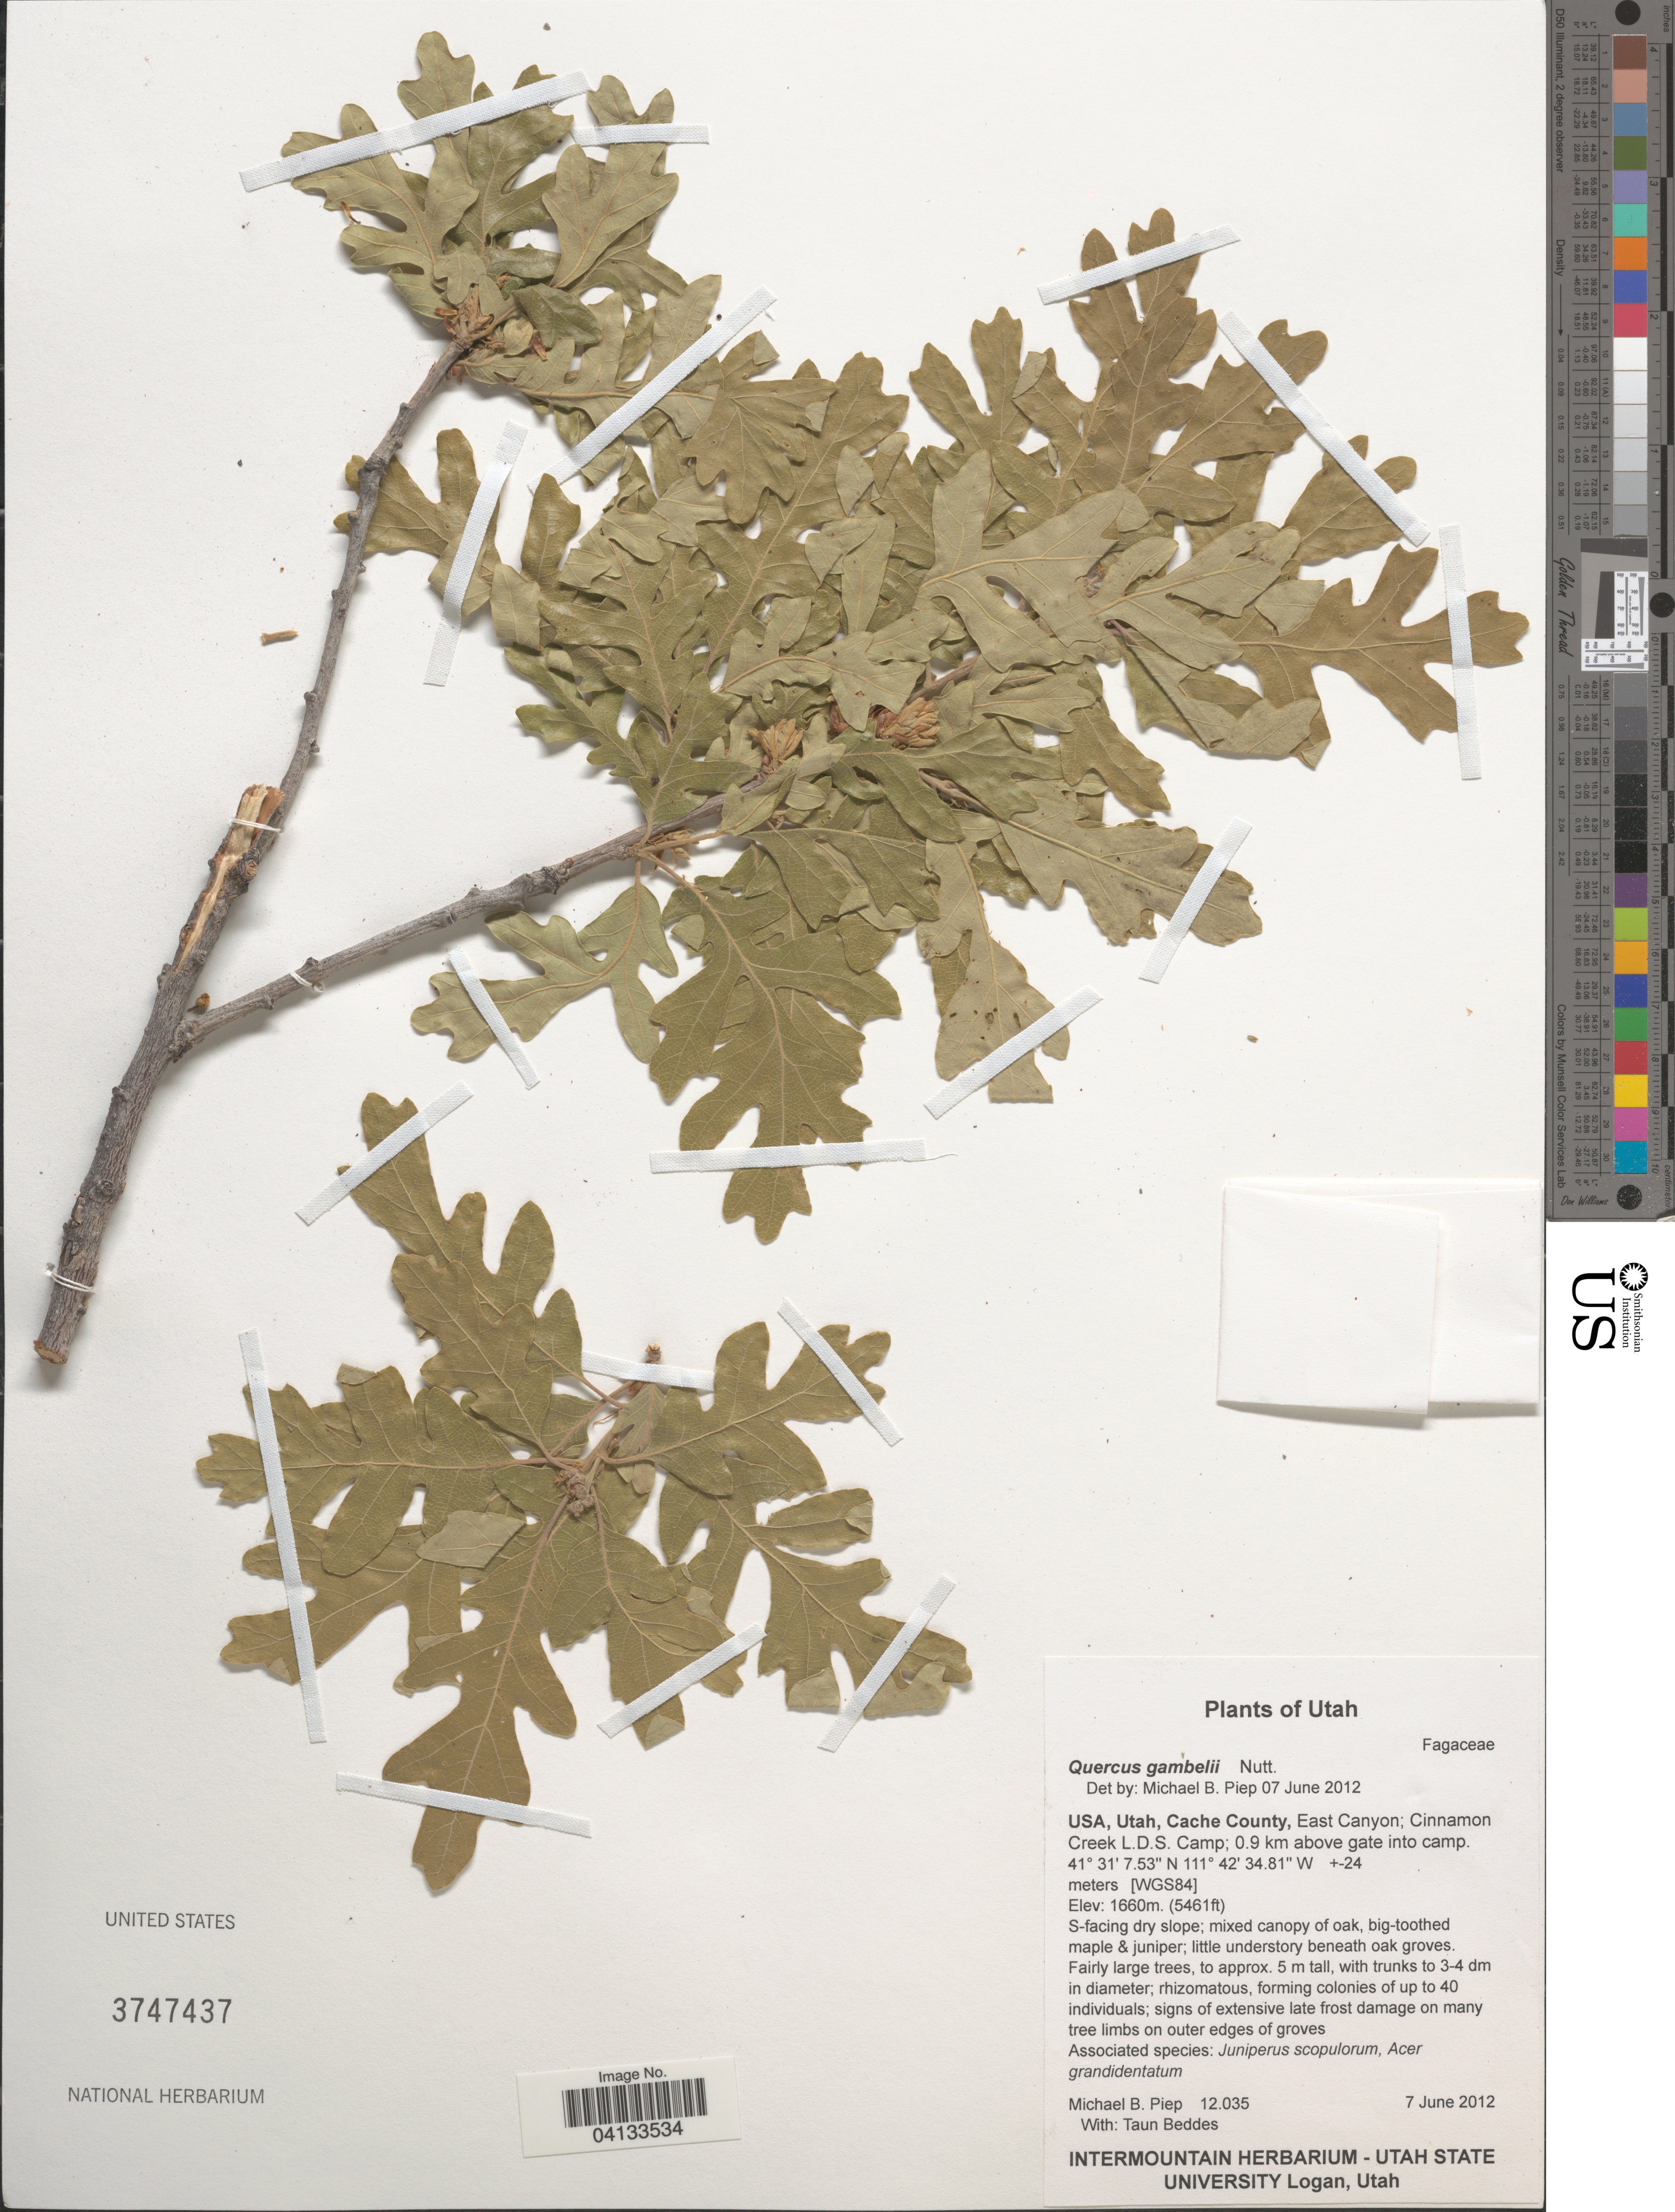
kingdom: Plantae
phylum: Tracheophyta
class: Magnoliopsida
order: Fagales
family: Fagaceae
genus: Quercus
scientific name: Quercus gambelii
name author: Nutt.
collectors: M. Piep & T. Beddes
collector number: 12.035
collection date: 2012-06-07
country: United States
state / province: Utah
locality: Cache County, East Canyon; Cinnamon Creek L.D.S. Camp; 0.9 km above gate into camp. [WGS84].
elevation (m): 1660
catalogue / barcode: US 3747437